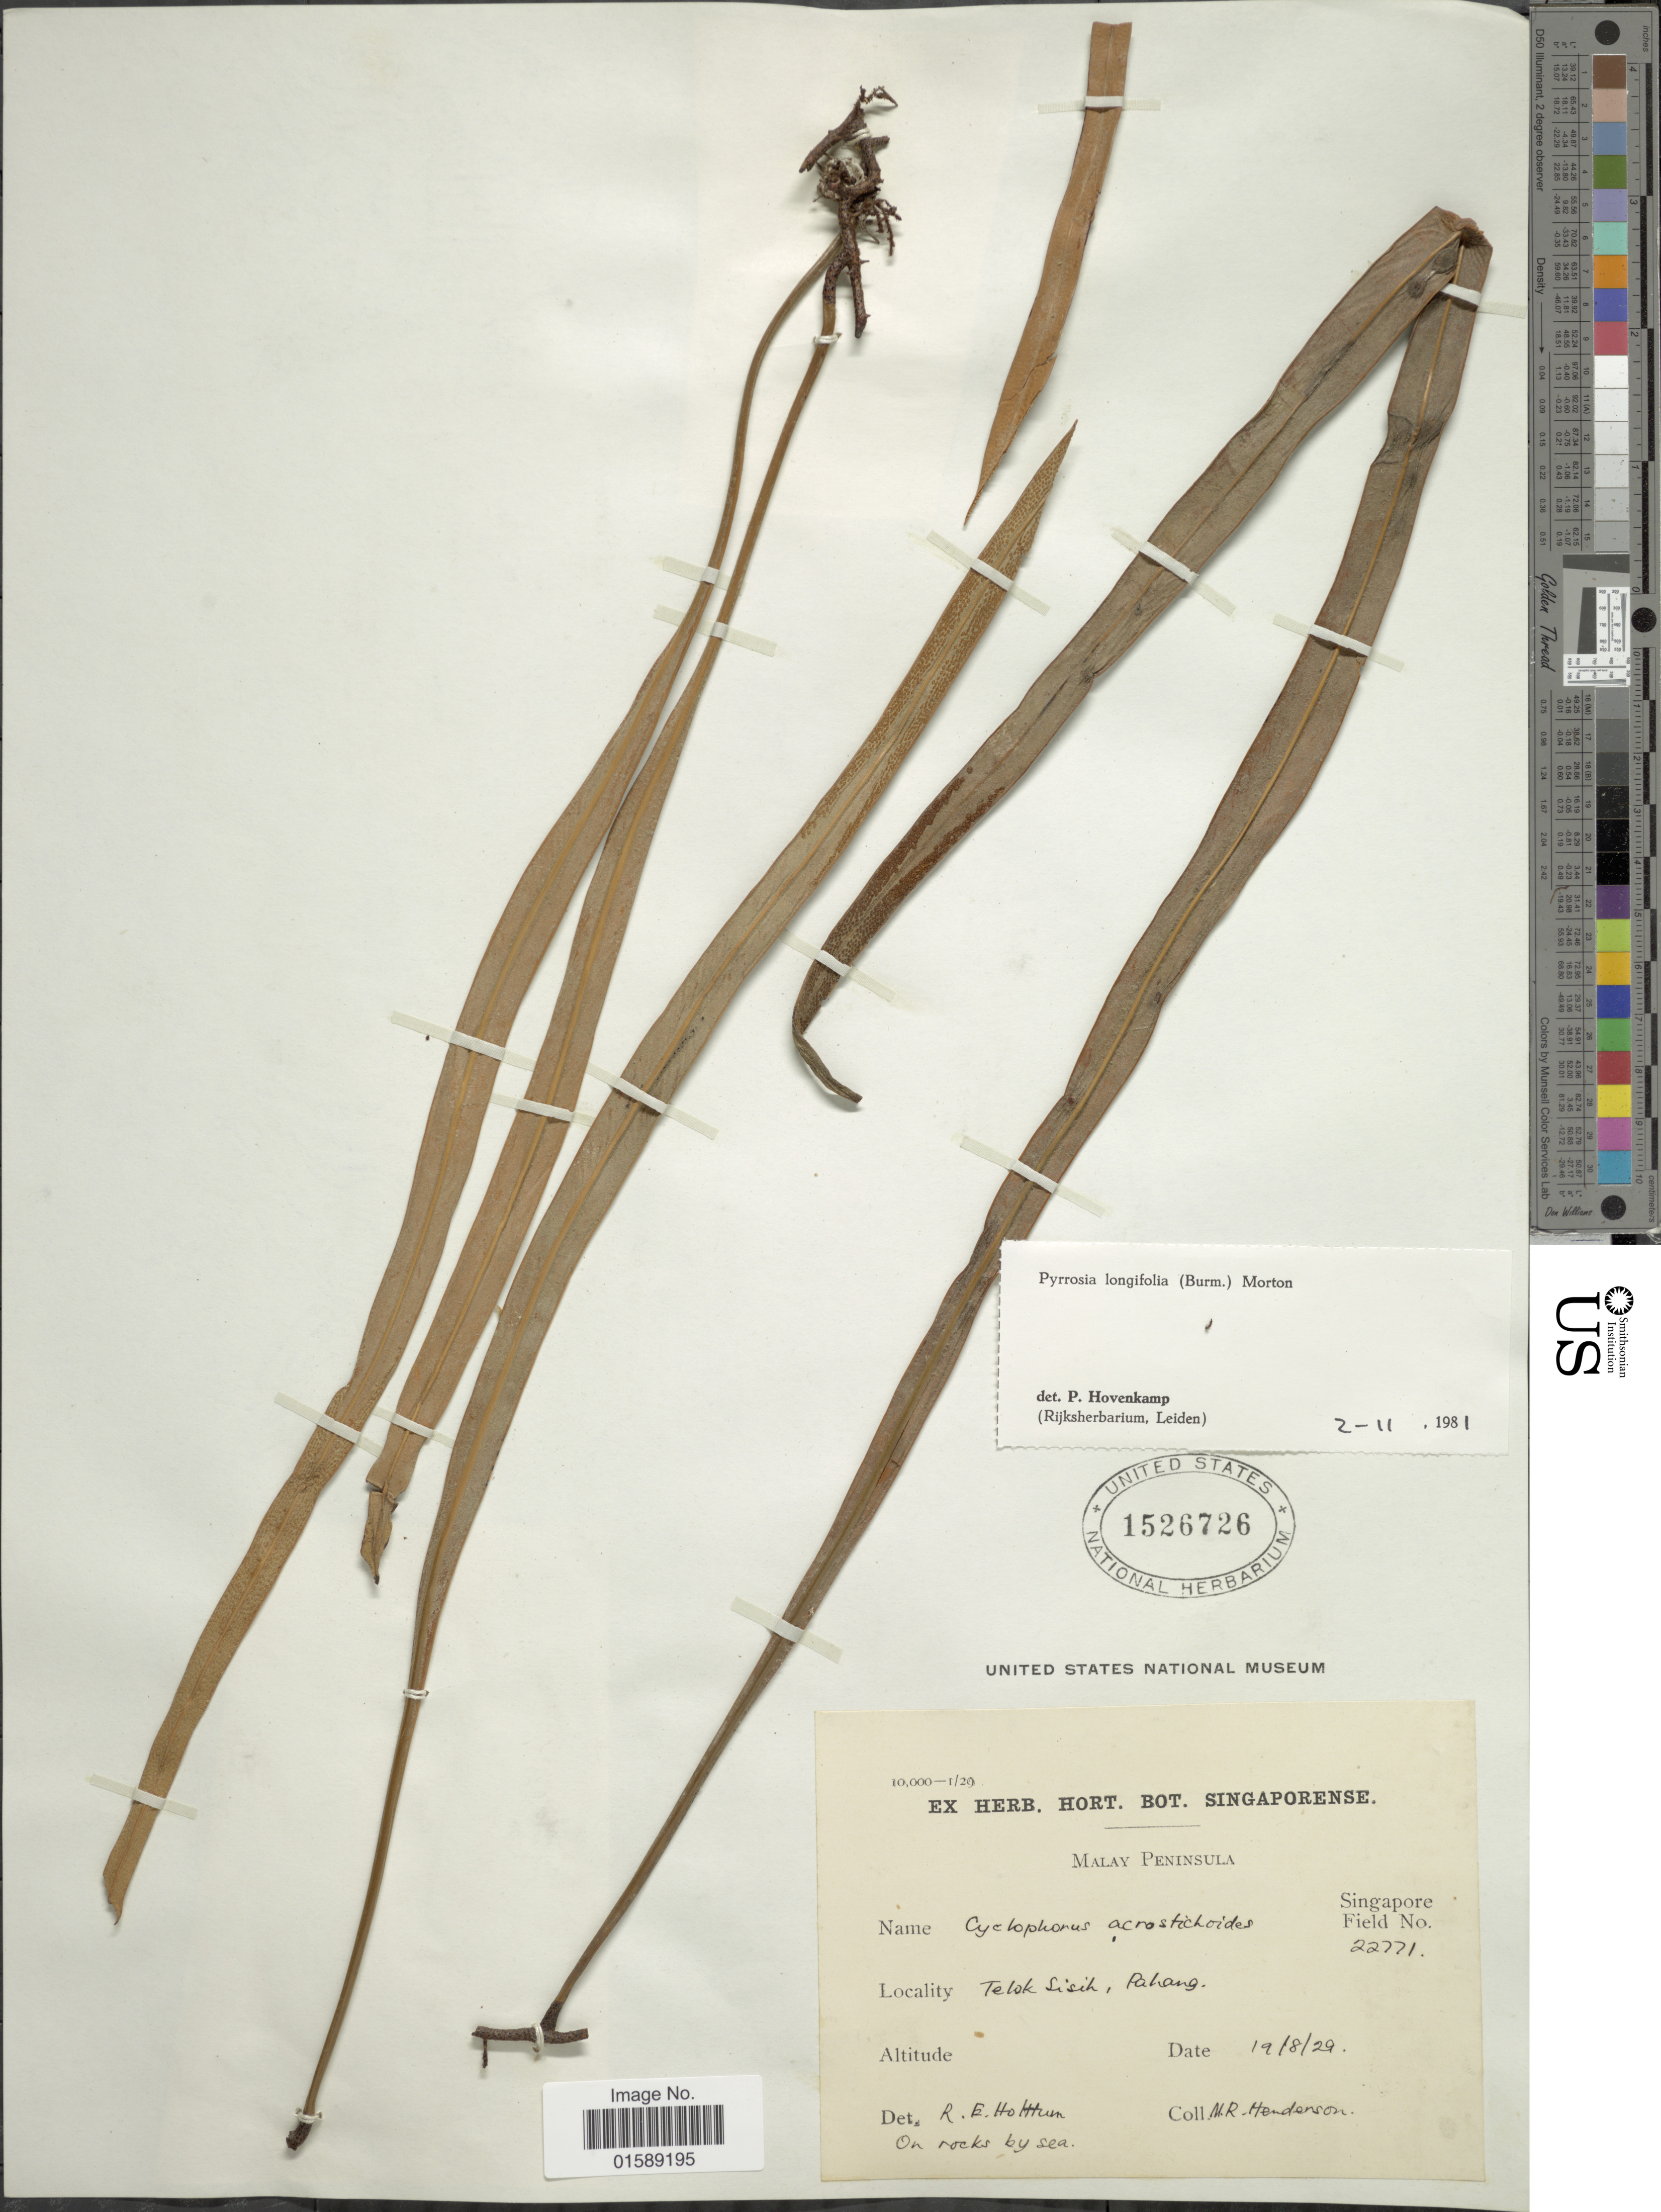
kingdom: Plantae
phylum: Tracheophyta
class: Polypodiopsida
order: Polypodiales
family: Polypodiaceae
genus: Pyrrosia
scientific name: Pyrrosia longifolia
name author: (Burm. f.) C.V. Morton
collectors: M. Henderson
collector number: Singapore Field 22771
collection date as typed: Transcribed d/m/y: 19/8/29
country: Malaysia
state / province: Pahang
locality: Malay Peninsula. Telok Sisih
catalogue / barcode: US 1526726